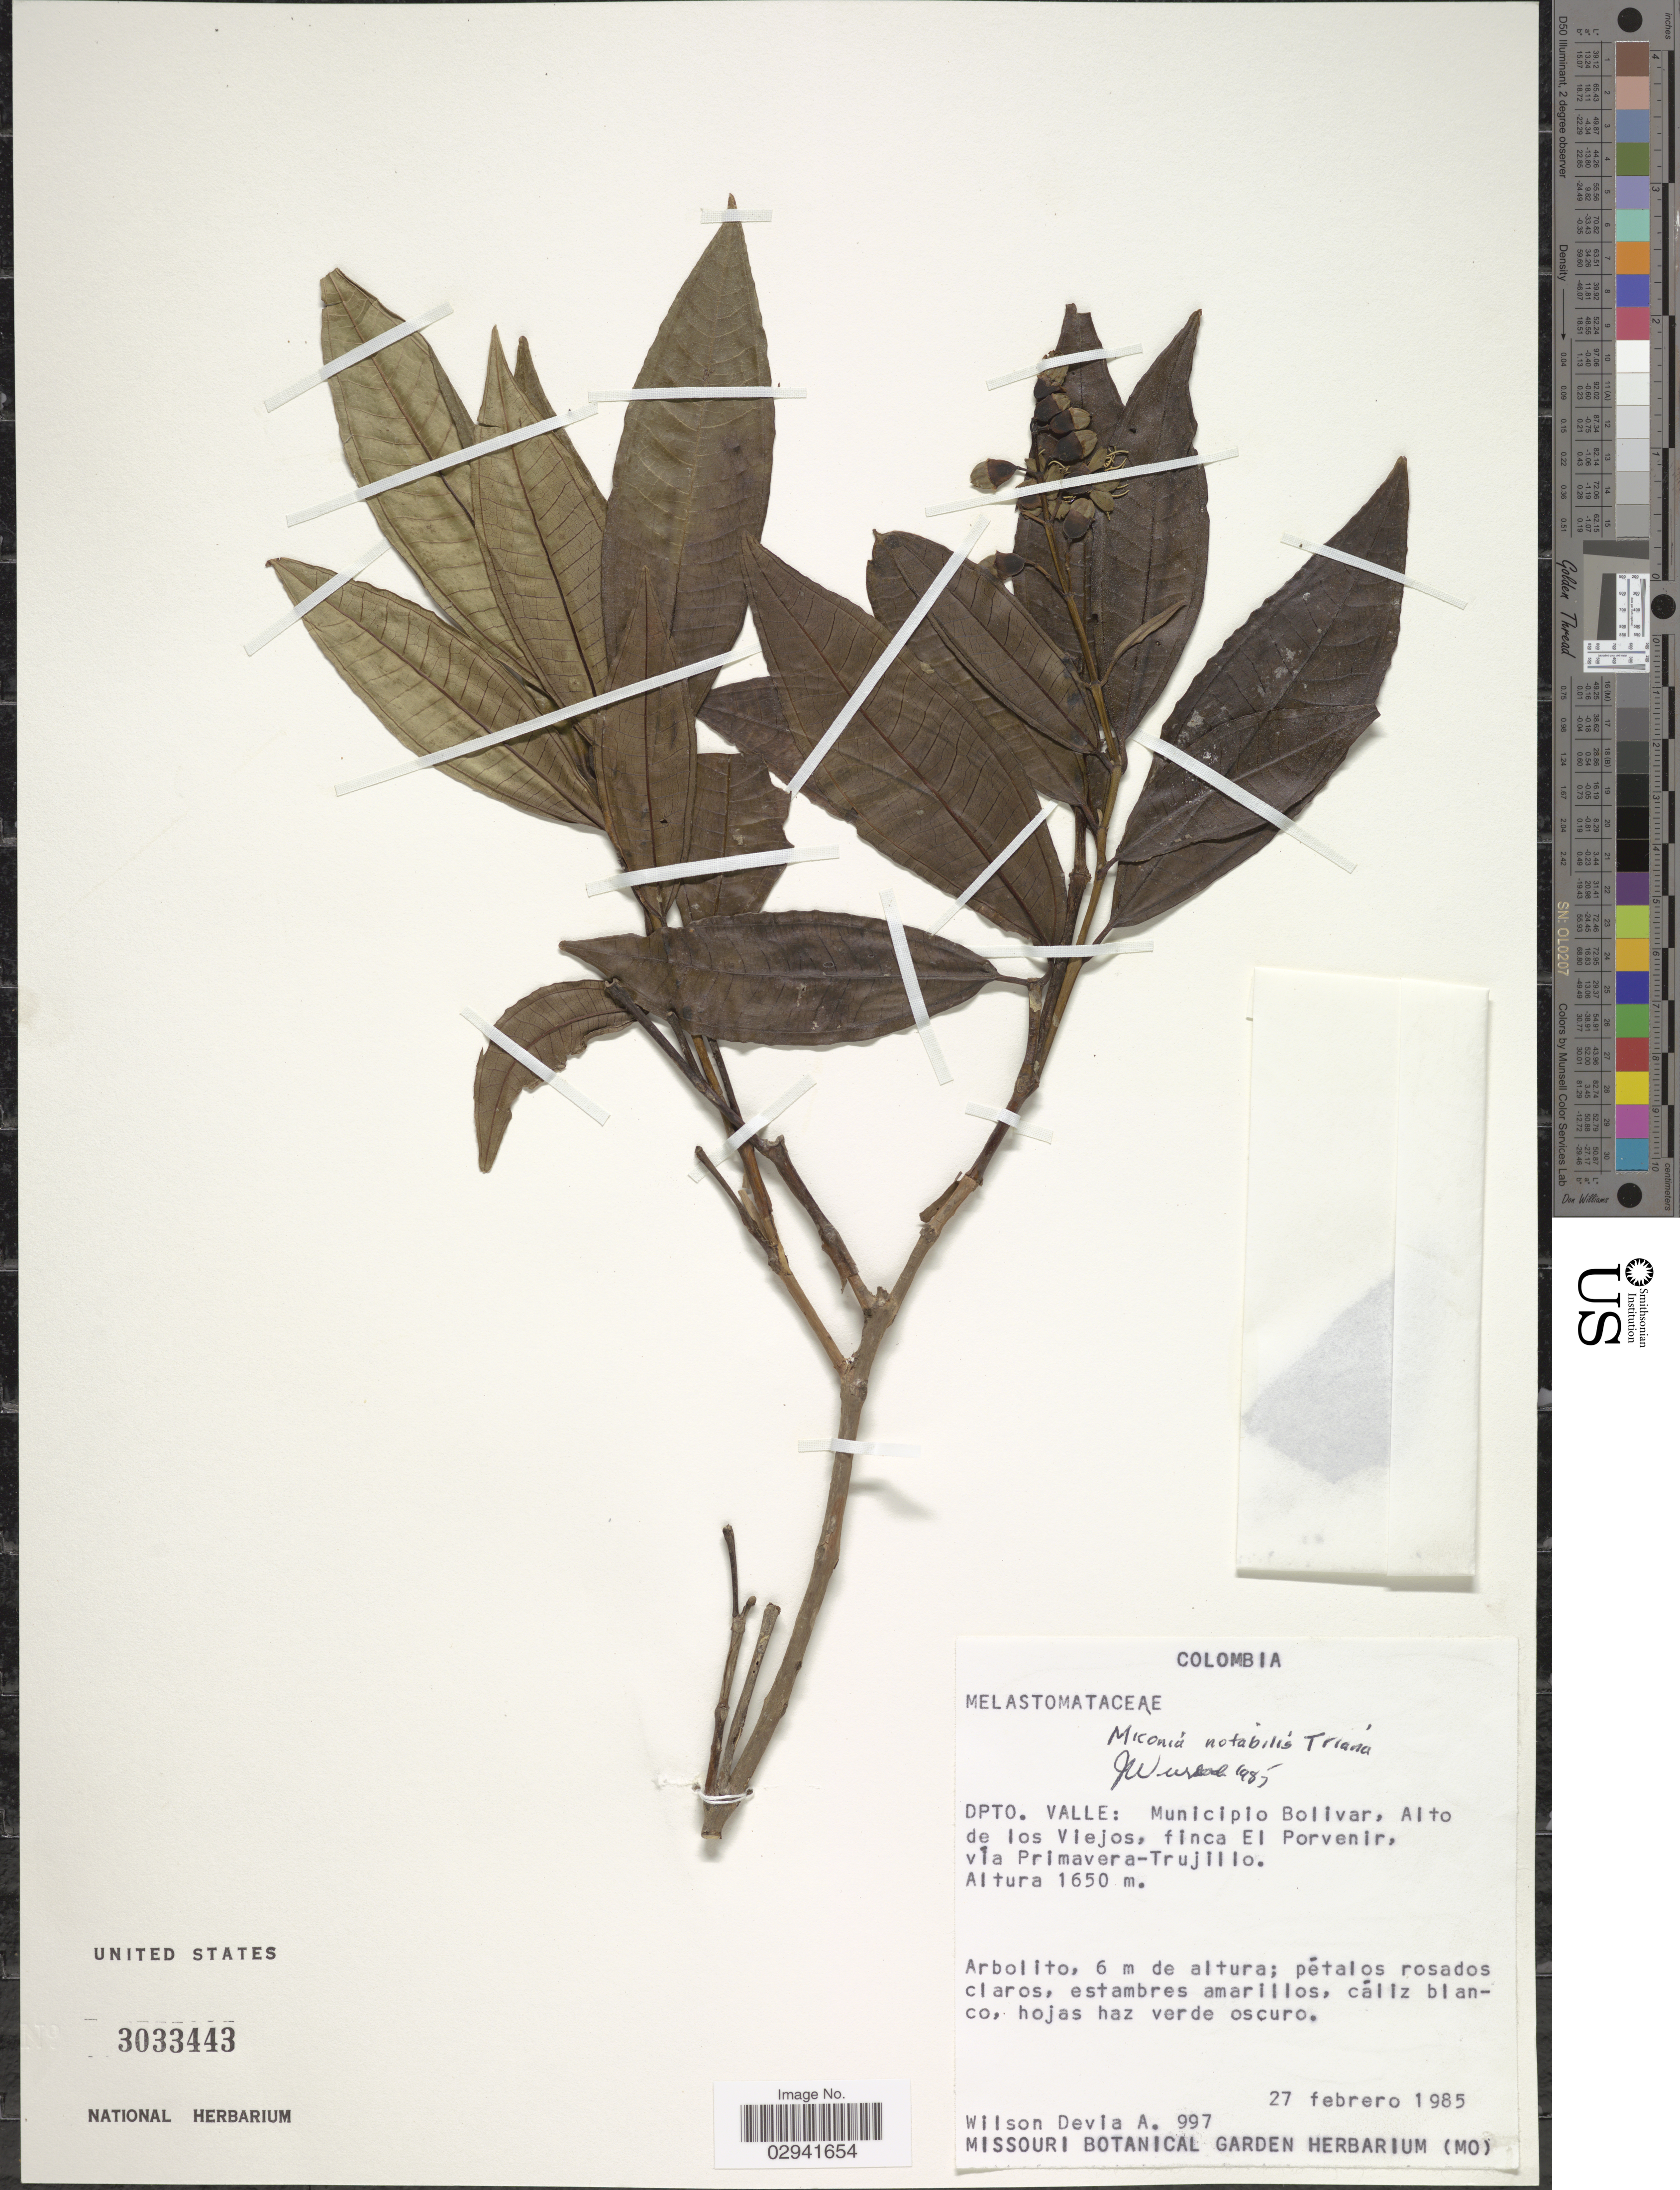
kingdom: Plantae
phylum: Tracheophyta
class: Magnoliopsida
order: Myrtales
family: Melastomataceae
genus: Miconia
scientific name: Miconia notabilis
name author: Triana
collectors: W. Devia A.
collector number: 997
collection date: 1985-02-27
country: Colombia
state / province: Valle del Cauca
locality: Dpto. Valle: Municipio Bolivar, Alto de los Viejos, finca El Porvenir, vía Primavera-Trujillo.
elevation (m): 1650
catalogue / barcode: US 3033443